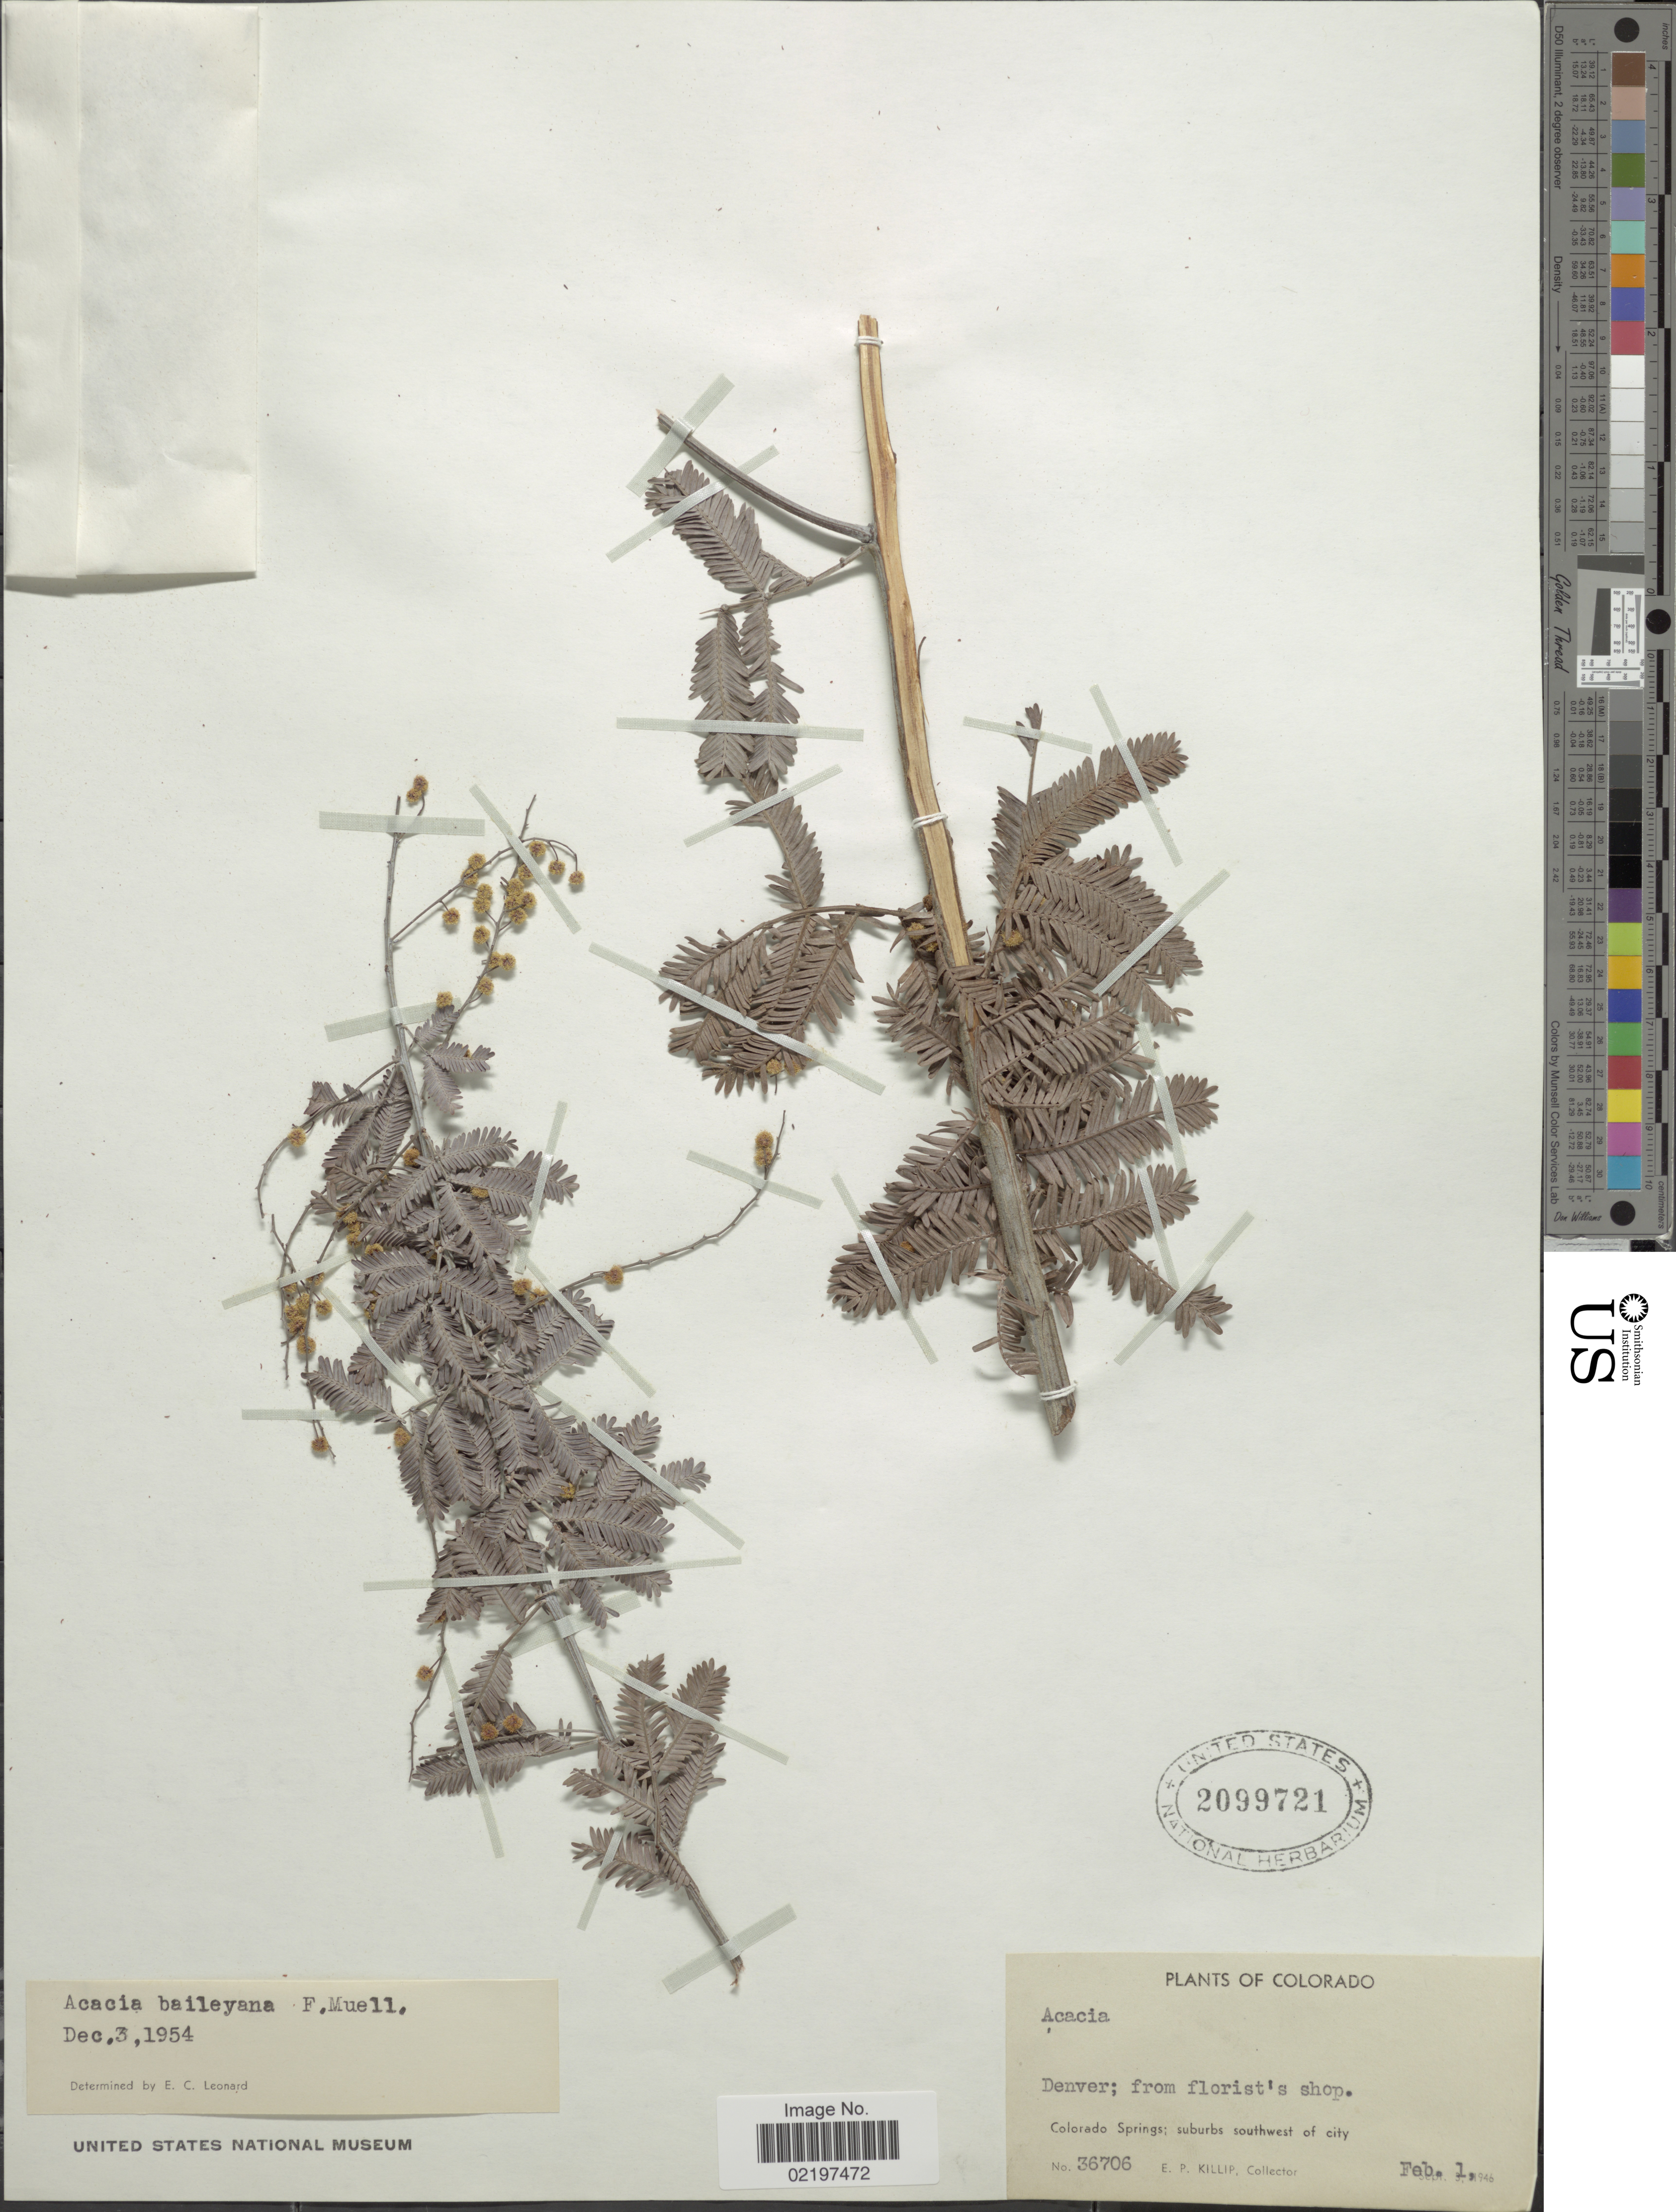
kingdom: Plantae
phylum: Tracheophyta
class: Magnoliopsida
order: Fabales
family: Fabaceae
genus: Acacia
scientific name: Acacia baileyana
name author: F. Muell.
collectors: E. P. Killip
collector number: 36706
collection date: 1946-02-01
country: United States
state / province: Colorado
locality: Denver; Colorado Springs; suburbs southwest of city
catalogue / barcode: US 2099721